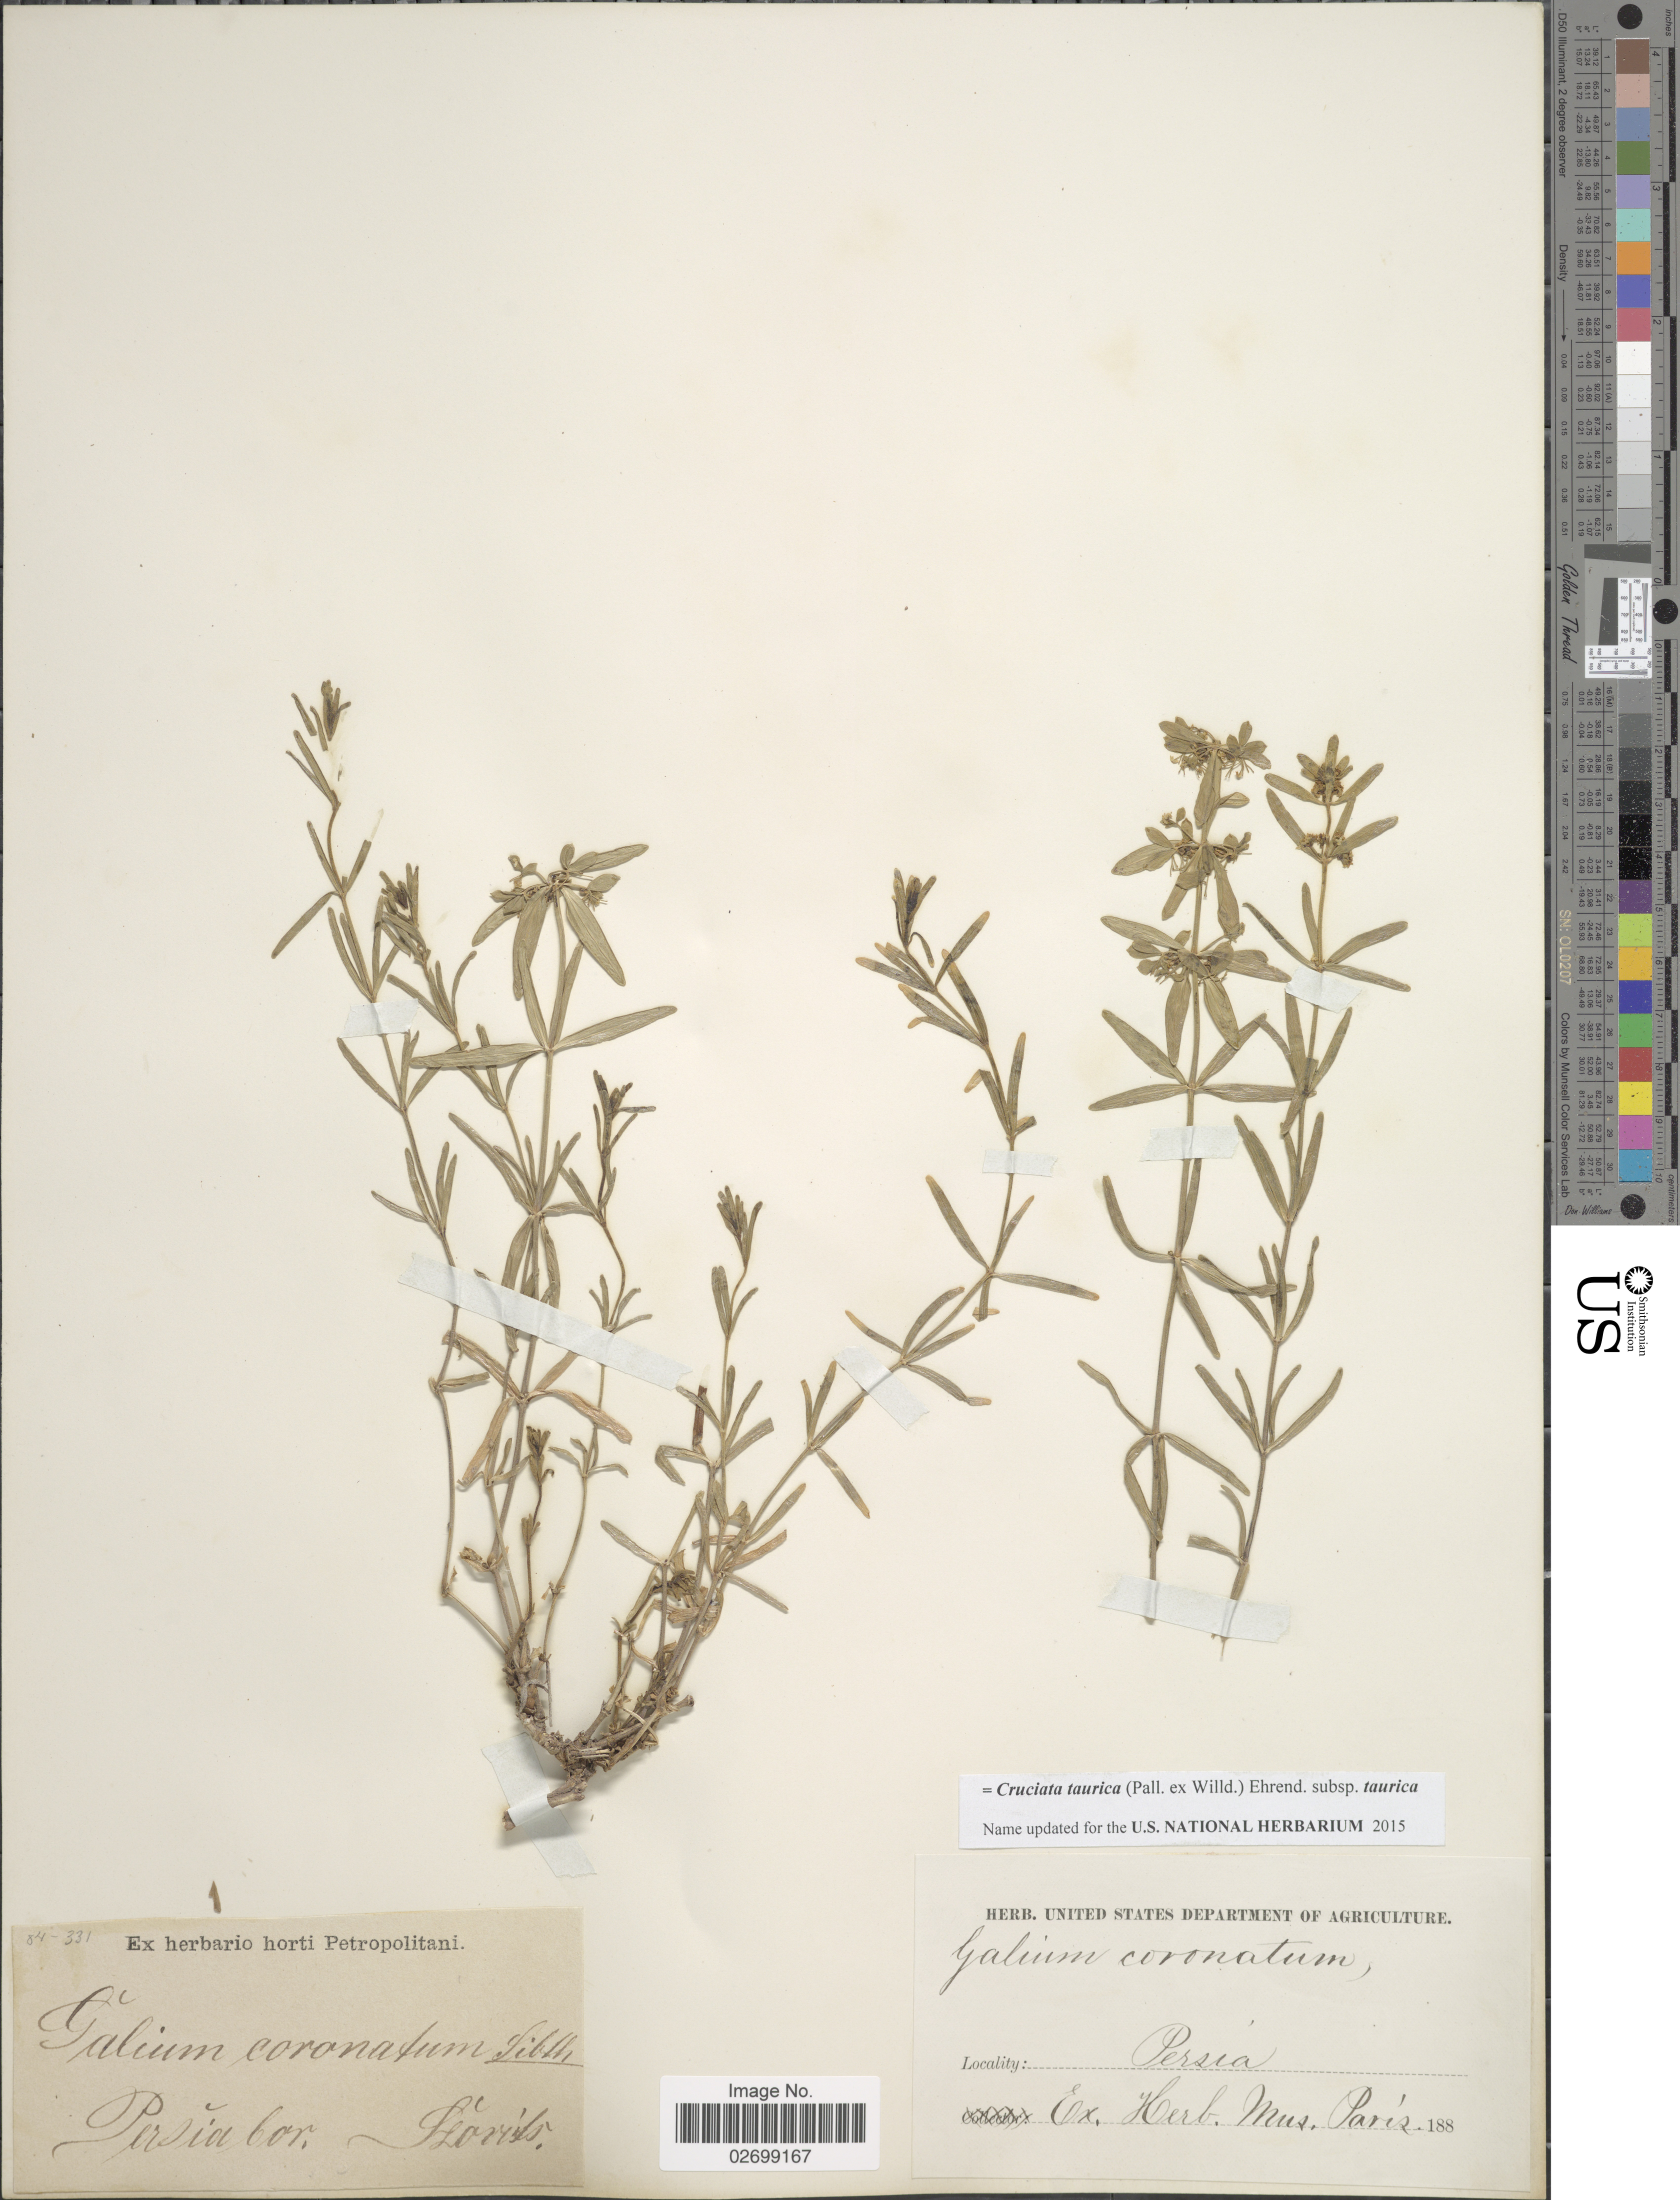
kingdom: Plantae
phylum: Tracheophyta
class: Magnoliopsida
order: Gentianales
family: Rubiaceae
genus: Cruciata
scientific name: Cruciata taurica subsp. taurica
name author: (Pall. ex Willd.) Ehrend.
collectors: Szovits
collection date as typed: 188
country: Iran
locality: Persia bor.